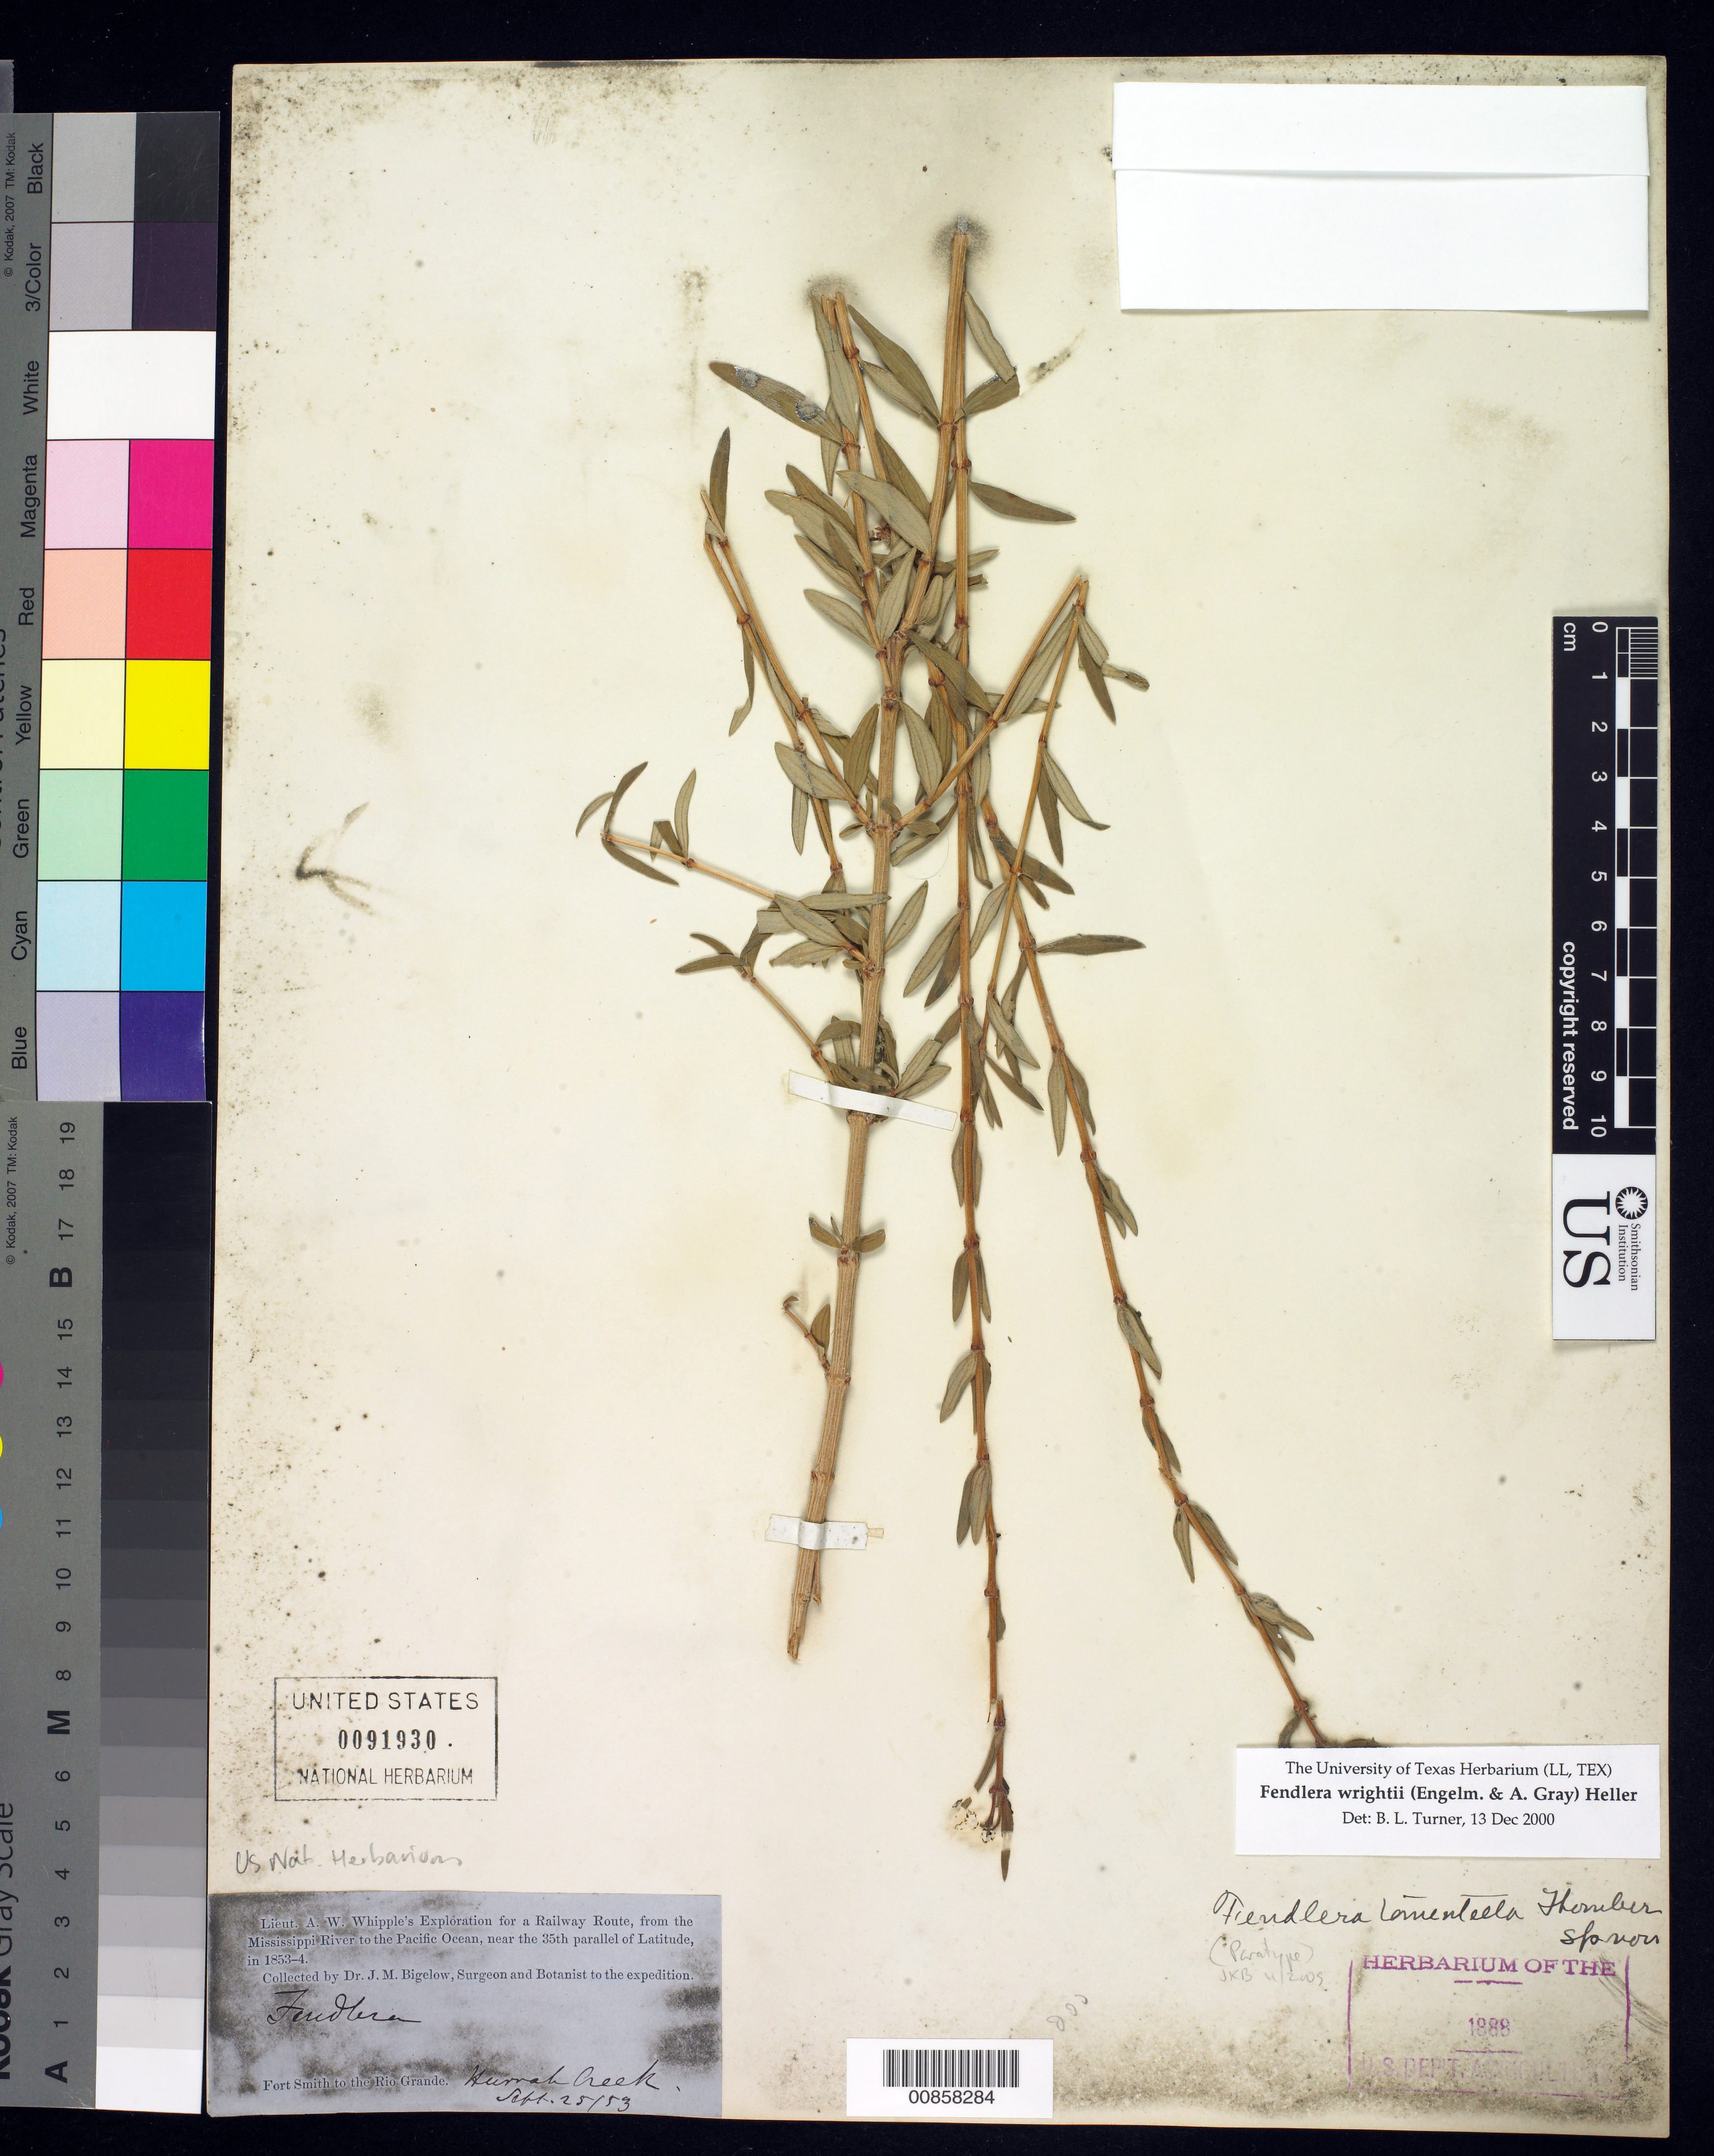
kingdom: Plantae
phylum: Tracheophyta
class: Magnoliopsida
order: Cornales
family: Hydrangeaceae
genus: Fendlera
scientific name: Fendlera wrightii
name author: (Engelm. & A. Gray) A. Heller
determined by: Turner, B. L.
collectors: J. M. Bigelow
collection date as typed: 25 Sep 1853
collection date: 1853-09-25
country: United States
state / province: New Mexico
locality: Fort Smith to Rio Grande. Hurrah Creek